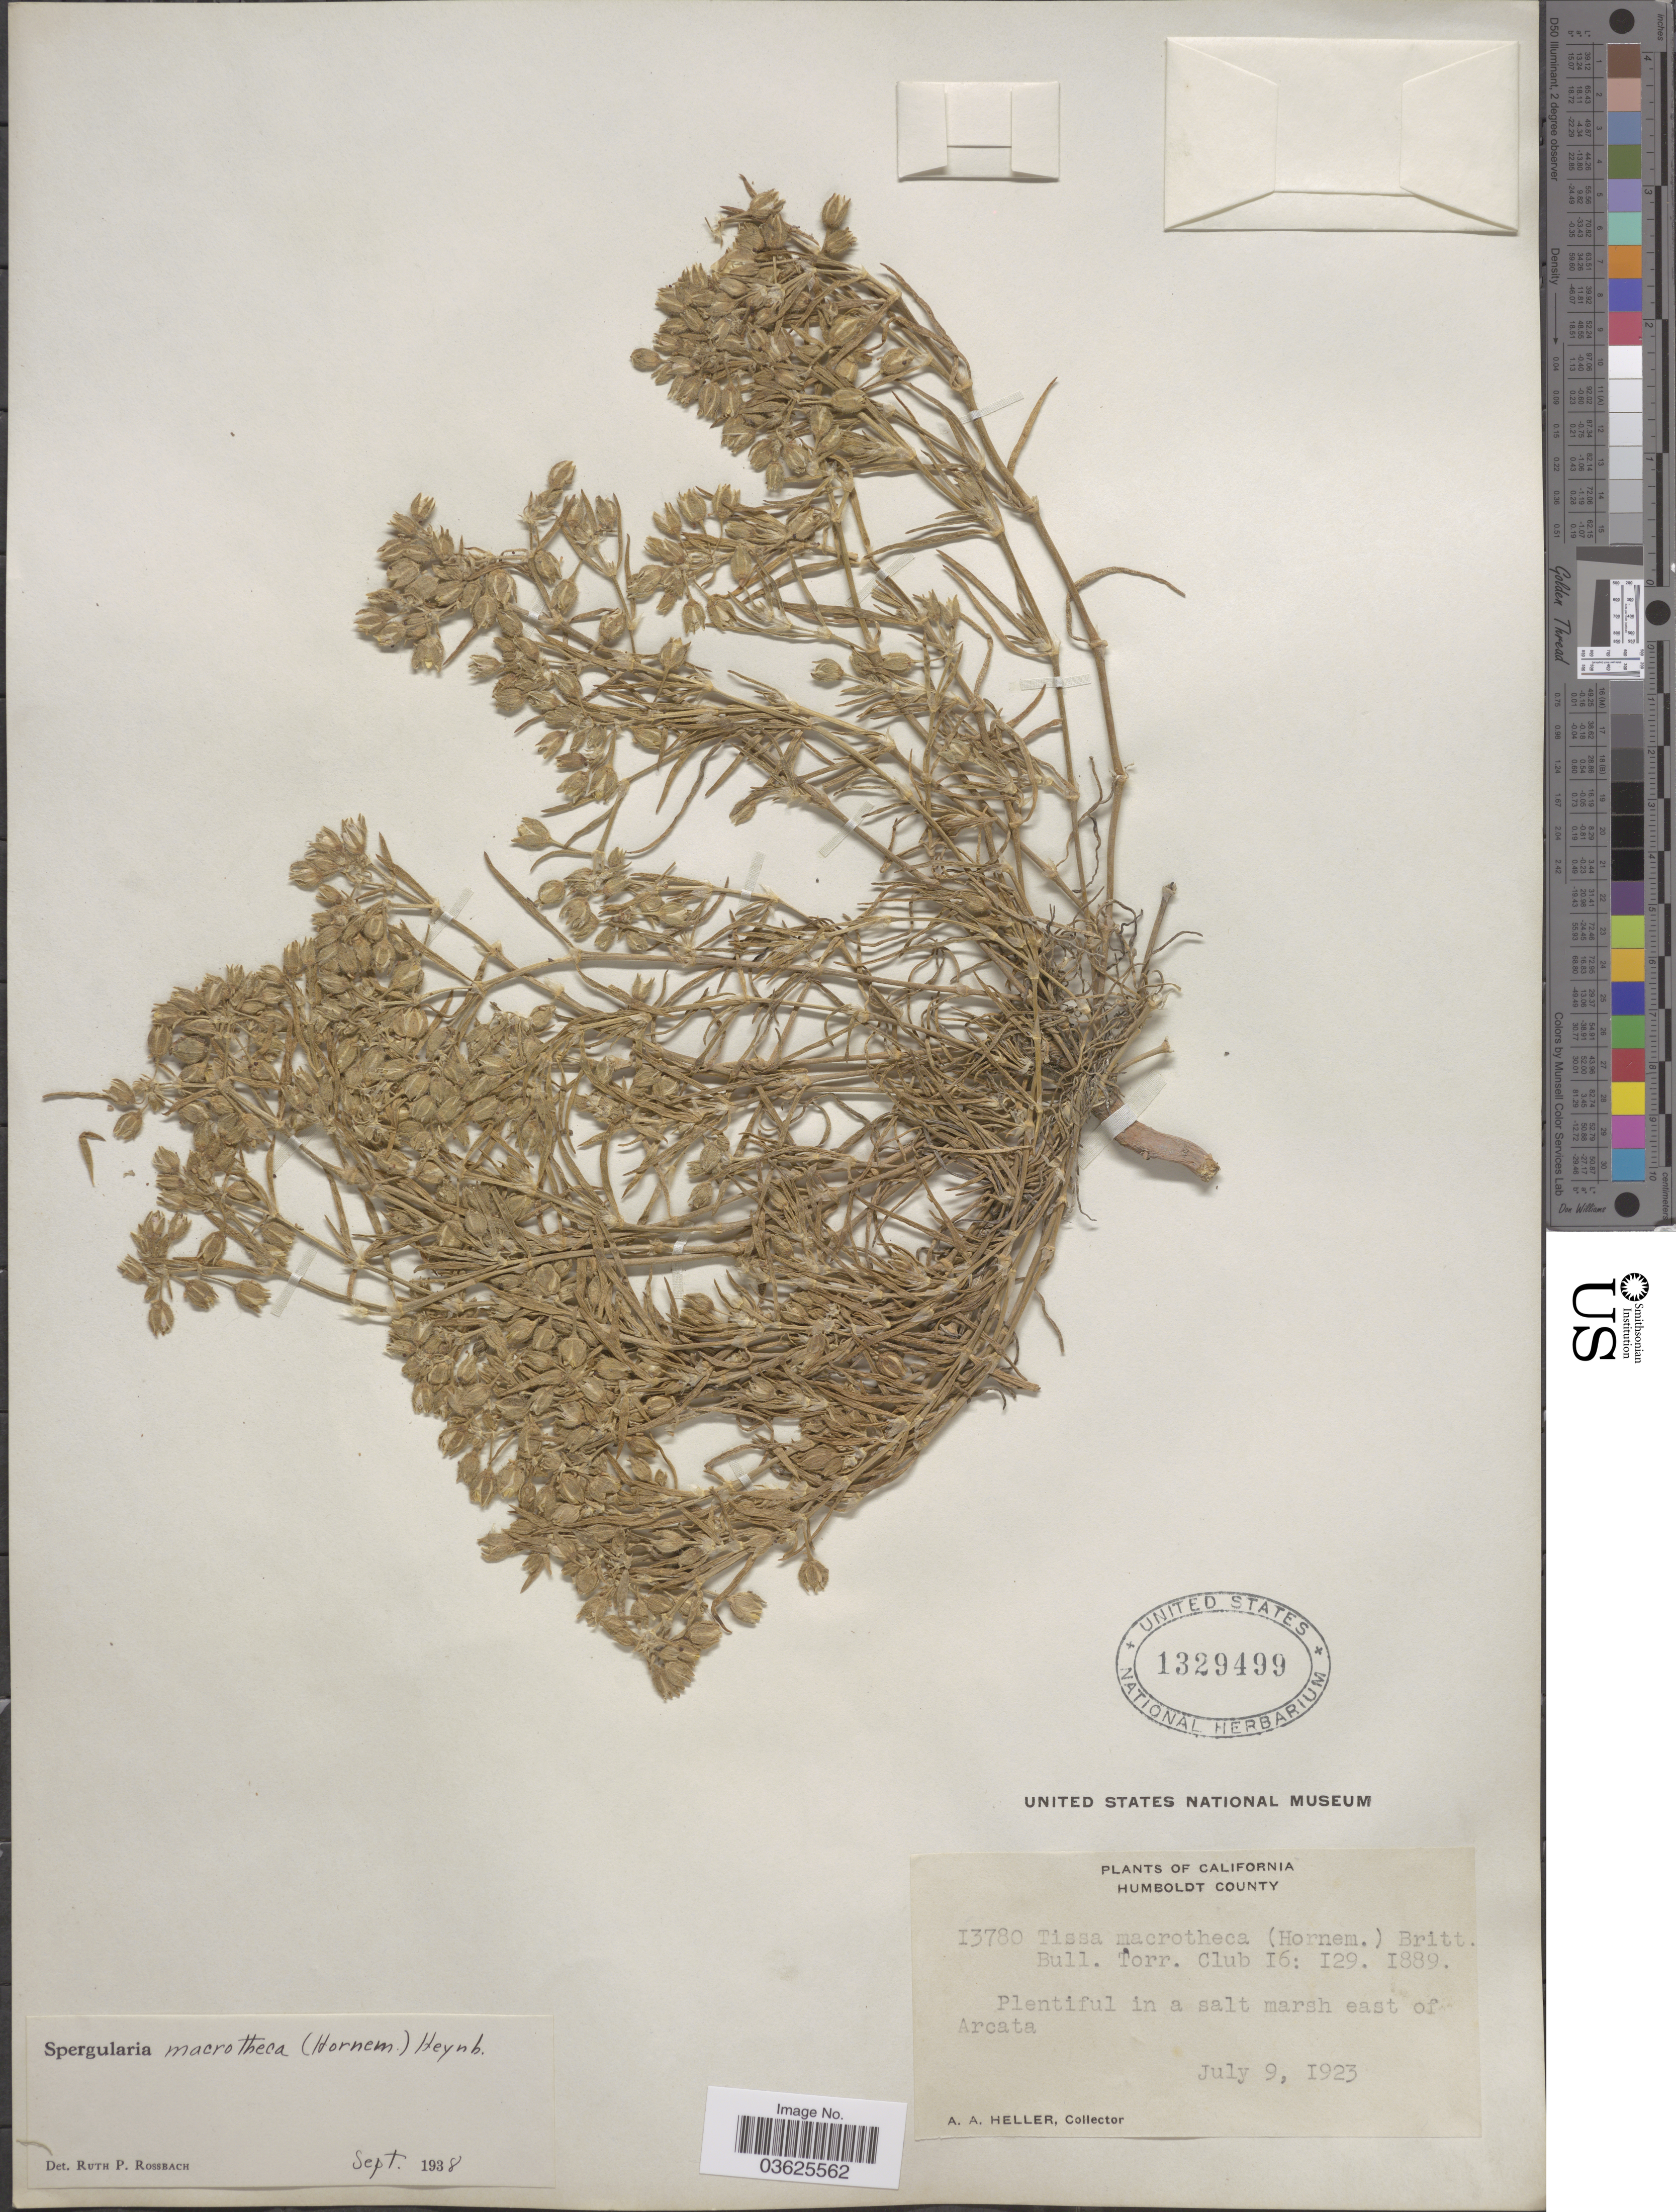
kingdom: Plantae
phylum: Tracheophyta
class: Magnoliopsida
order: Caryophyllales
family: Caryophyllaceae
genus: Spergularia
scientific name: Spergularia macrotheca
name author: (Hornem.) Heynh.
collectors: A. A. Heller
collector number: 13780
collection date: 1923-07-09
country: United States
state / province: California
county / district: Humboldt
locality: Humboldt County. Plentiful in a salt marsh east of Arcata.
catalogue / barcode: US 1329499